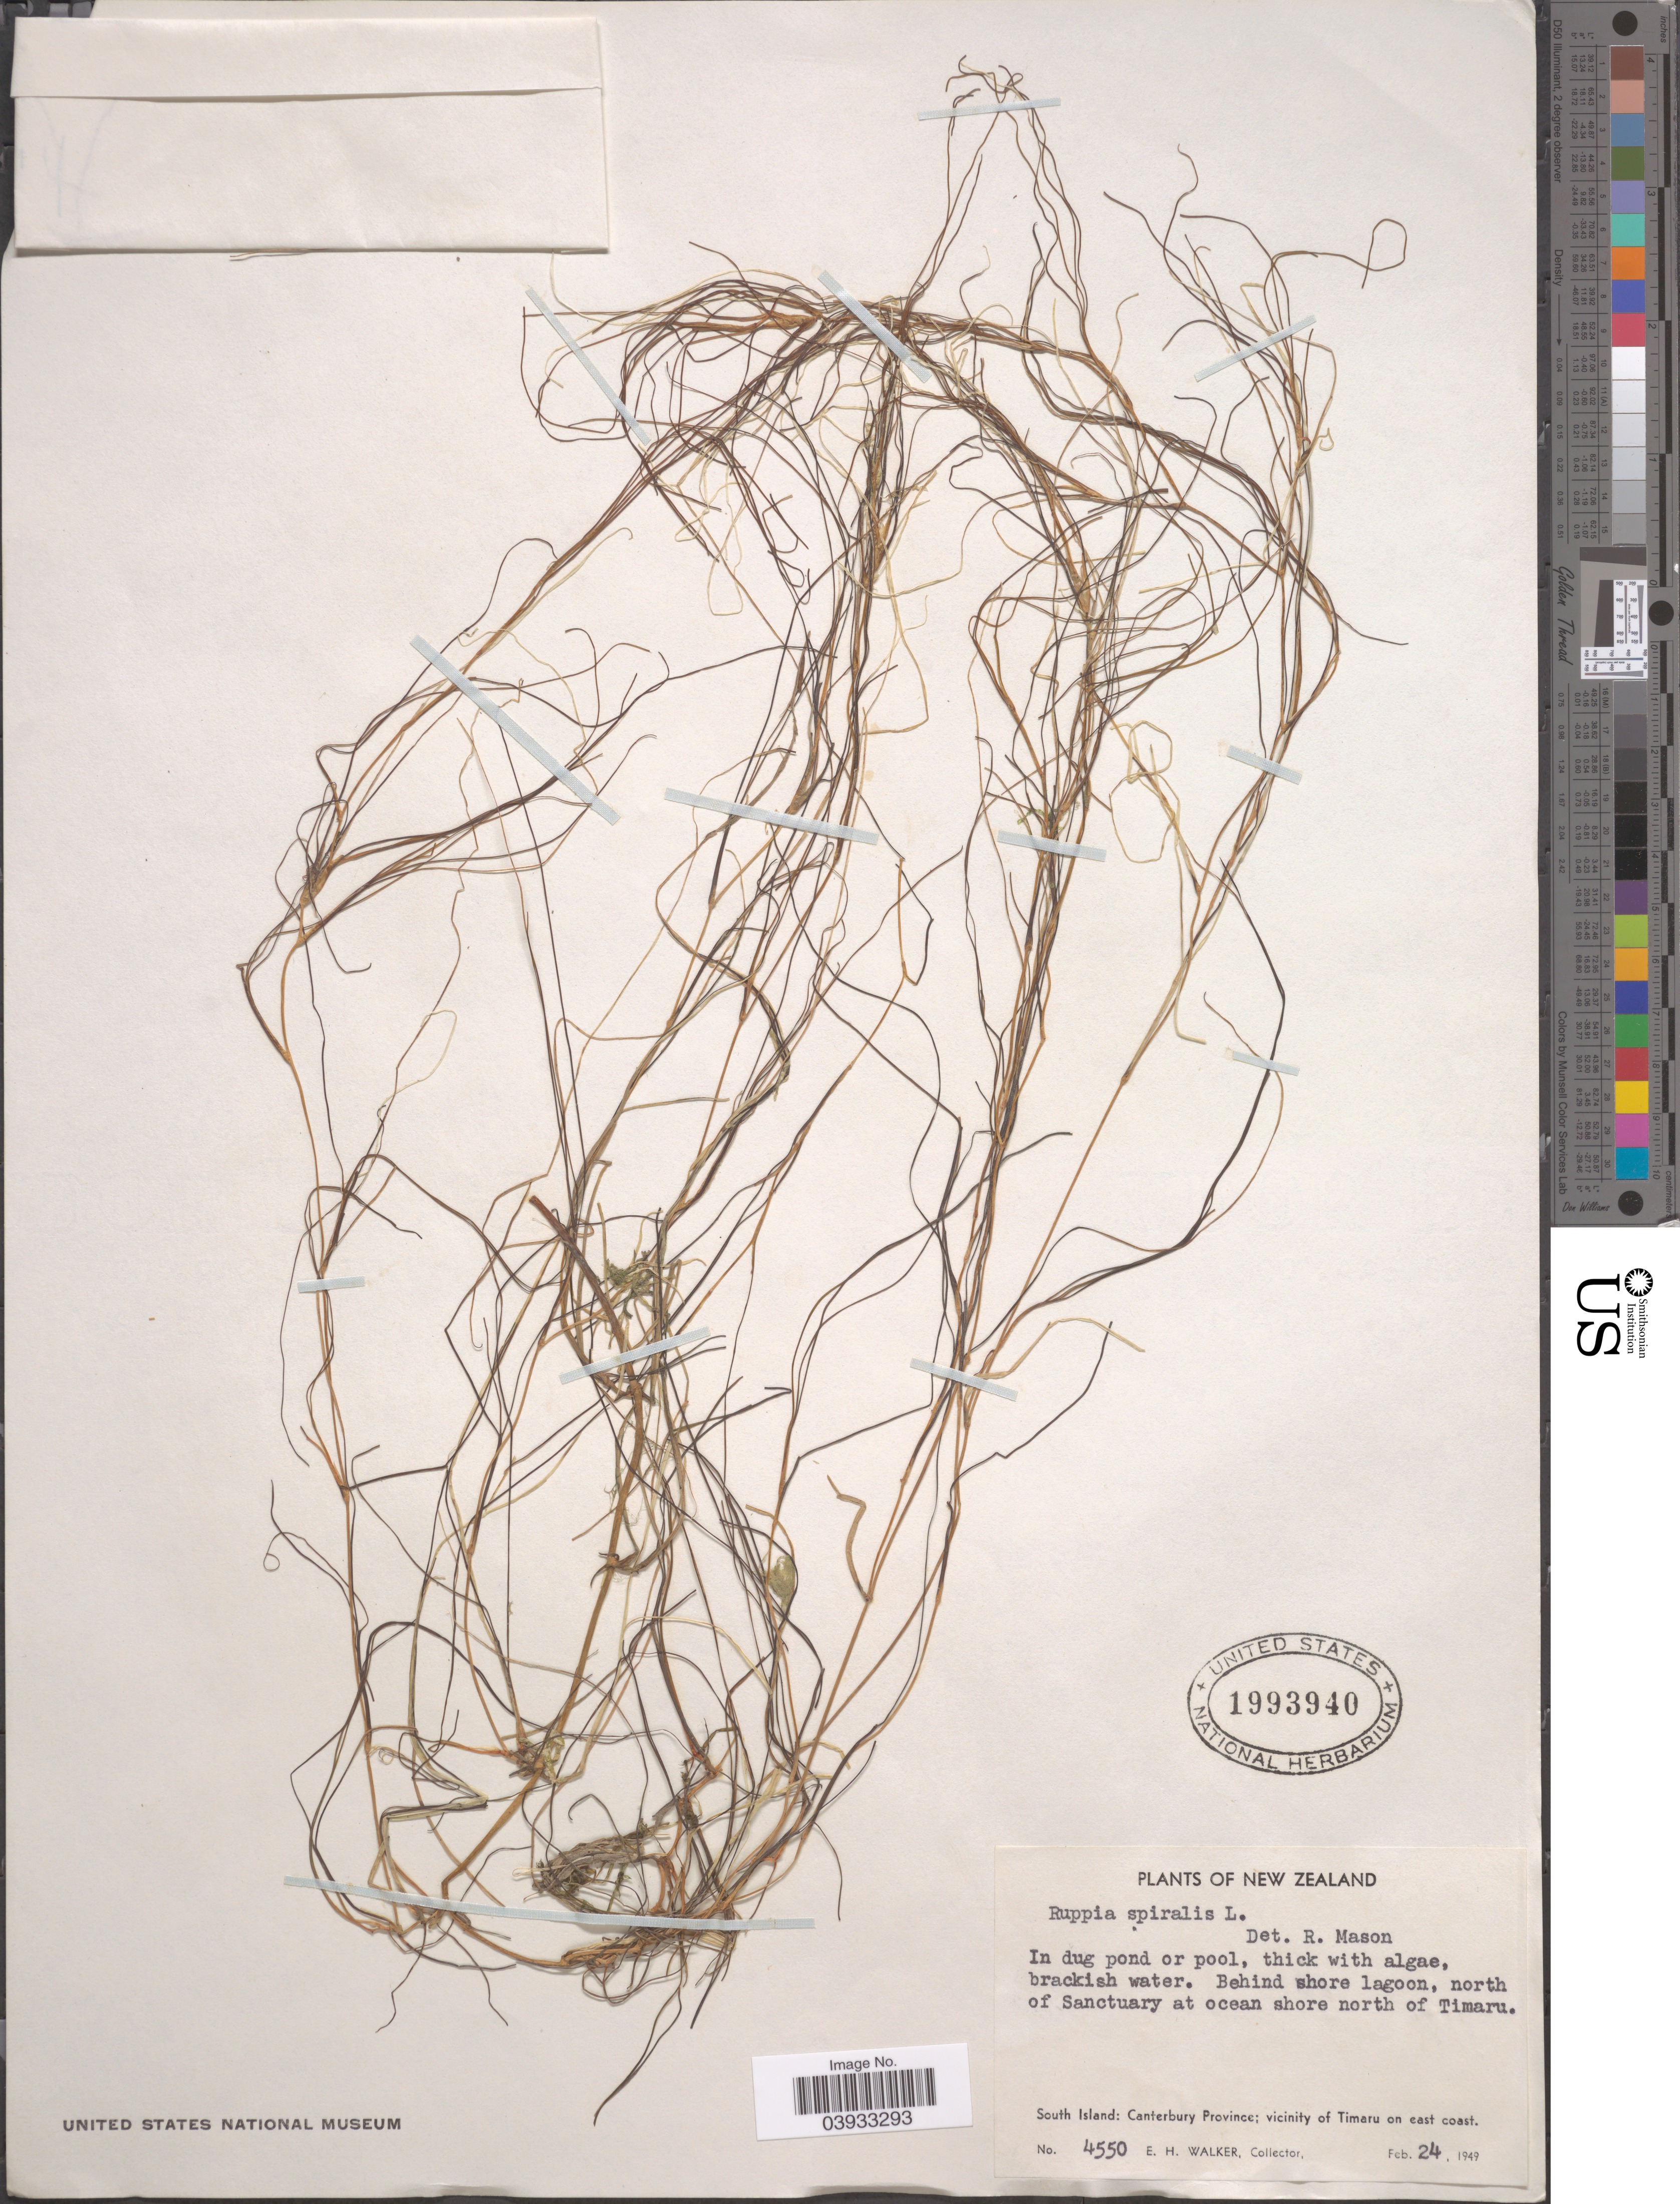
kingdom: Plantae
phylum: Tracheophyta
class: Liliopsida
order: Alismatales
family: Ruppiaceae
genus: Ruppia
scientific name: Ruppia spiralis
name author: L. ex Dumort.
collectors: E. H. Walker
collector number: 4550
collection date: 1949-02-24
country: New Zealand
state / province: Canterbury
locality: Behind shore lagoon, north of Sanctuary at ocean shore north of Timaru. South Island: vicinity of Timaru on east coast.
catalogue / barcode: US 1993940